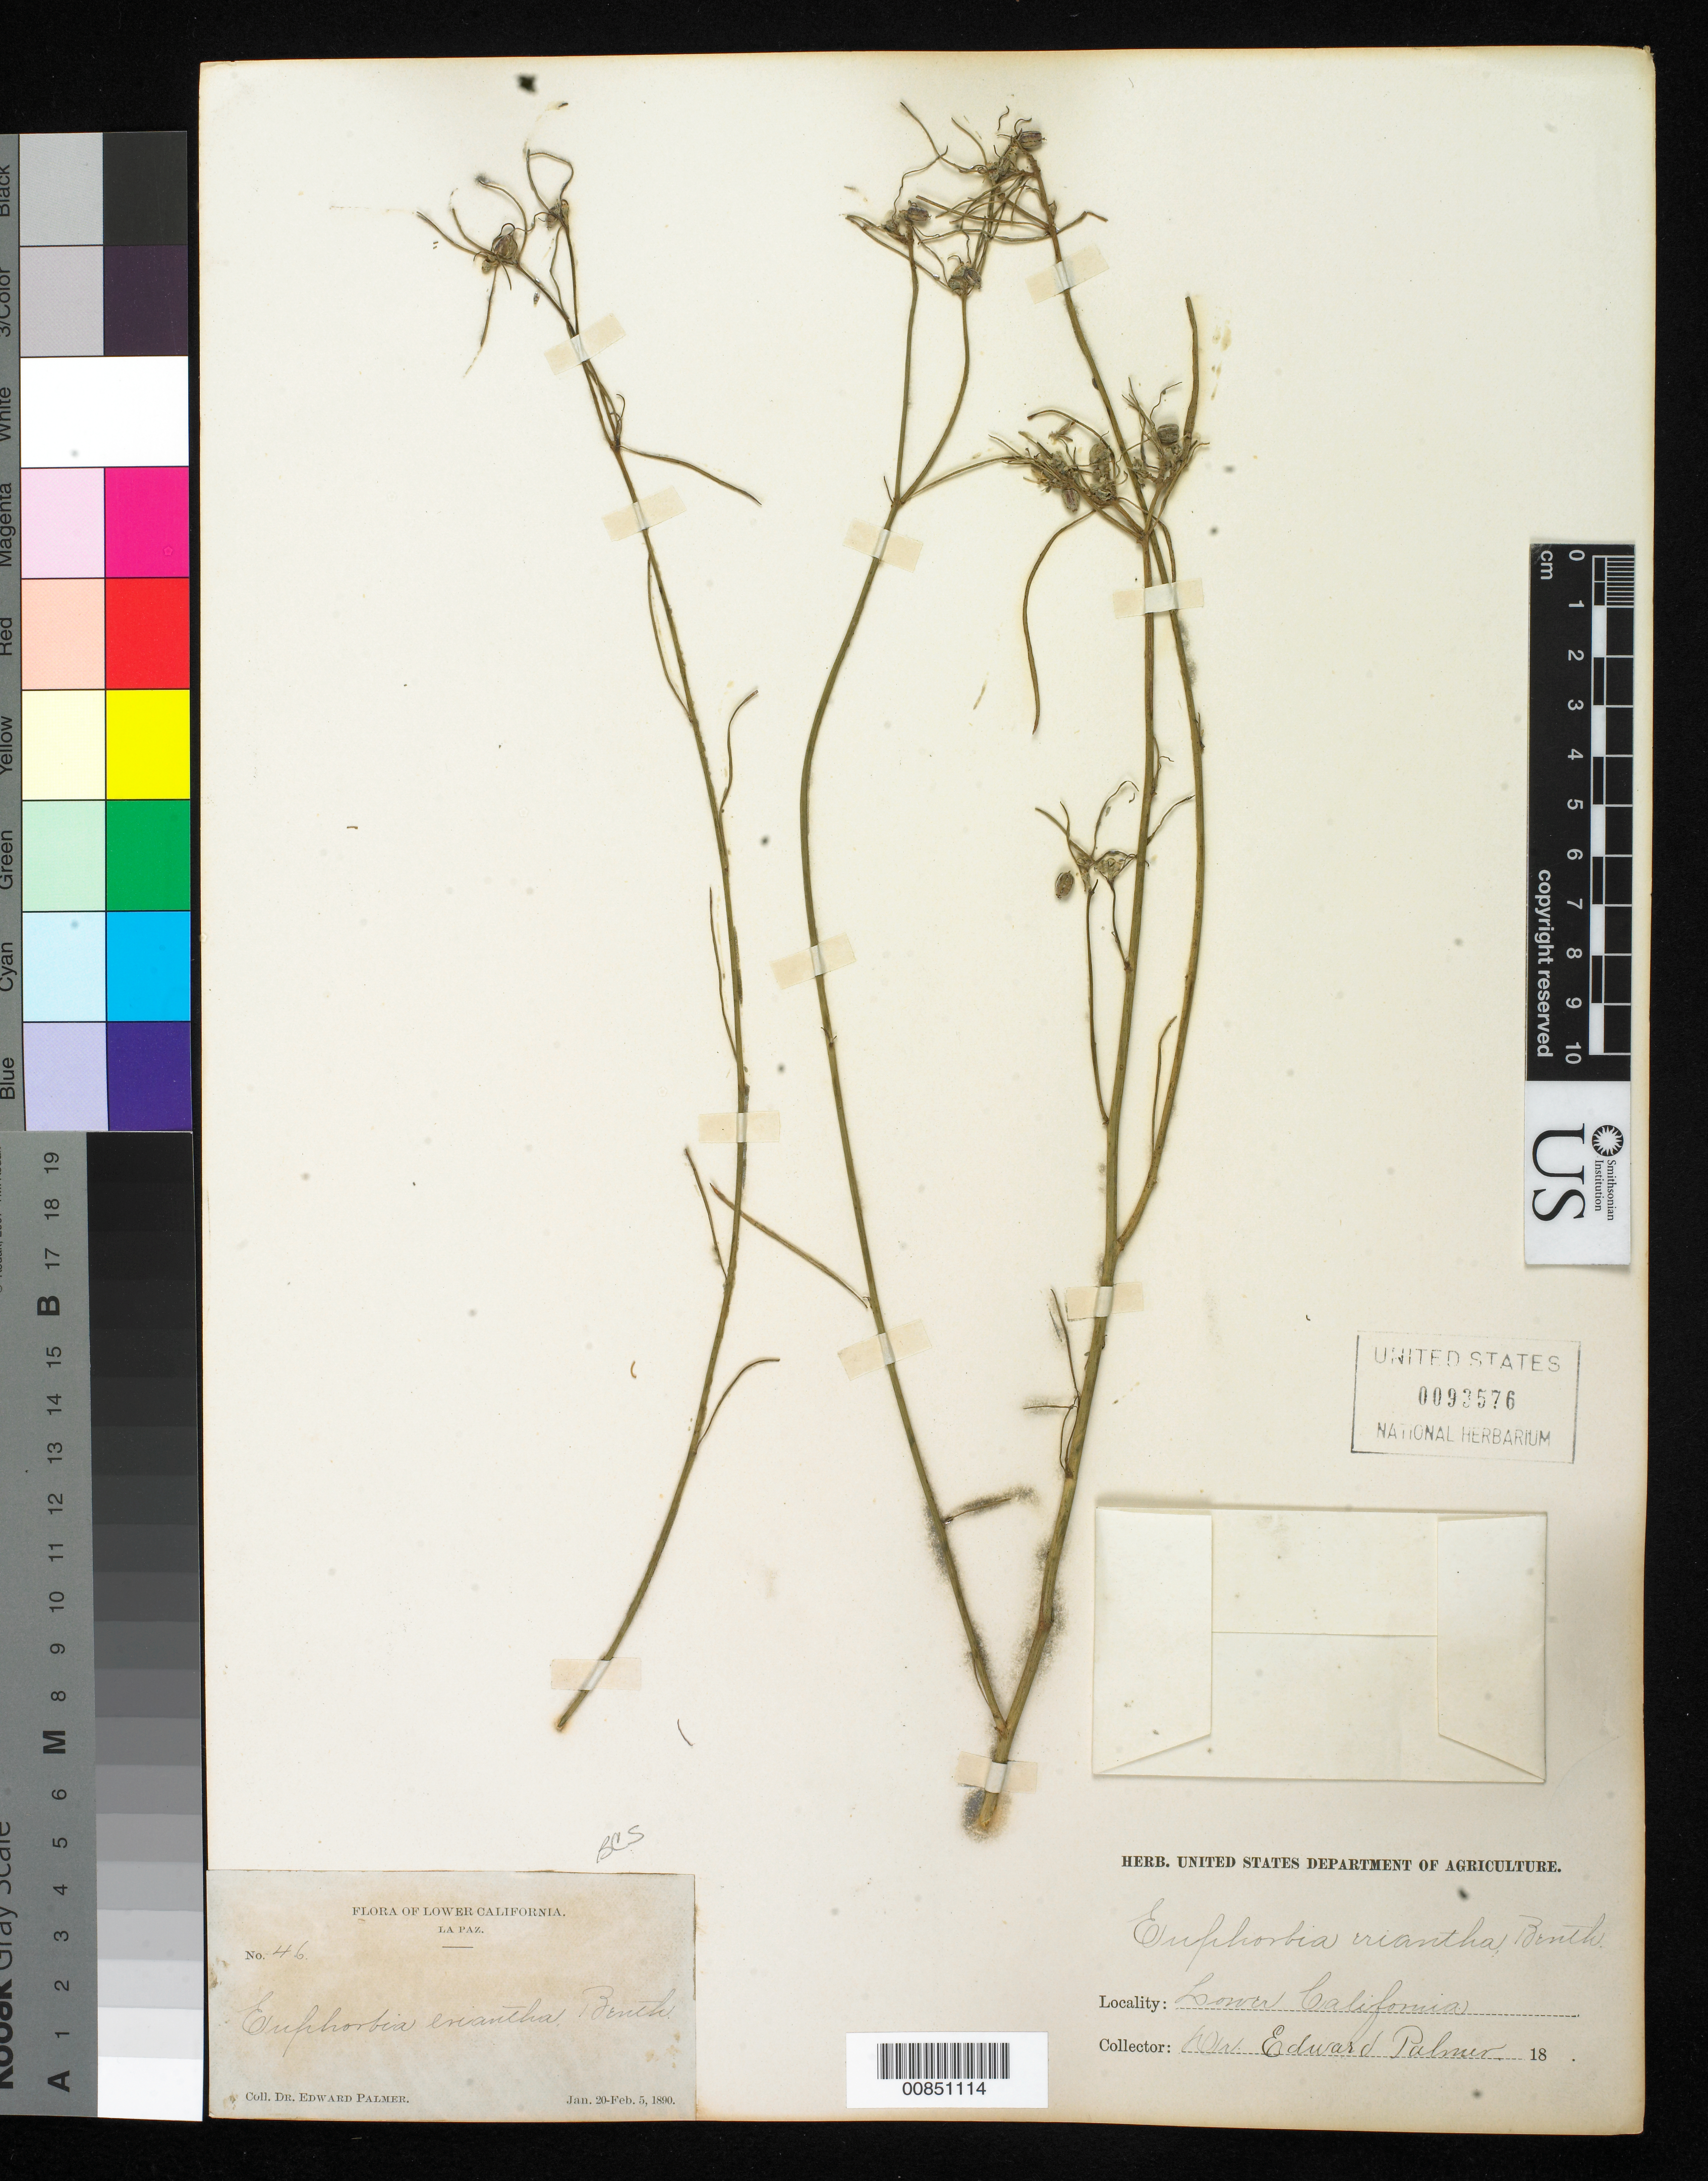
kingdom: Plantae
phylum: Tracheophyta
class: Magnoliopsida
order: Malpighiales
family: Euphorbiaceae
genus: Euphorbia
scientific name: Euphorbia eriantha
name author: Benth.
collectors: E. Palmer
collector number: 46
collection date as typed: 20 Jan 1890 to 05 Feb 1890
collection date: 1890-01-20/1890-02-05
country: Mexico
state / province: Baja California Sur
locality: La Paz, Baja California Sur.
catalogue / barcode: US 93576